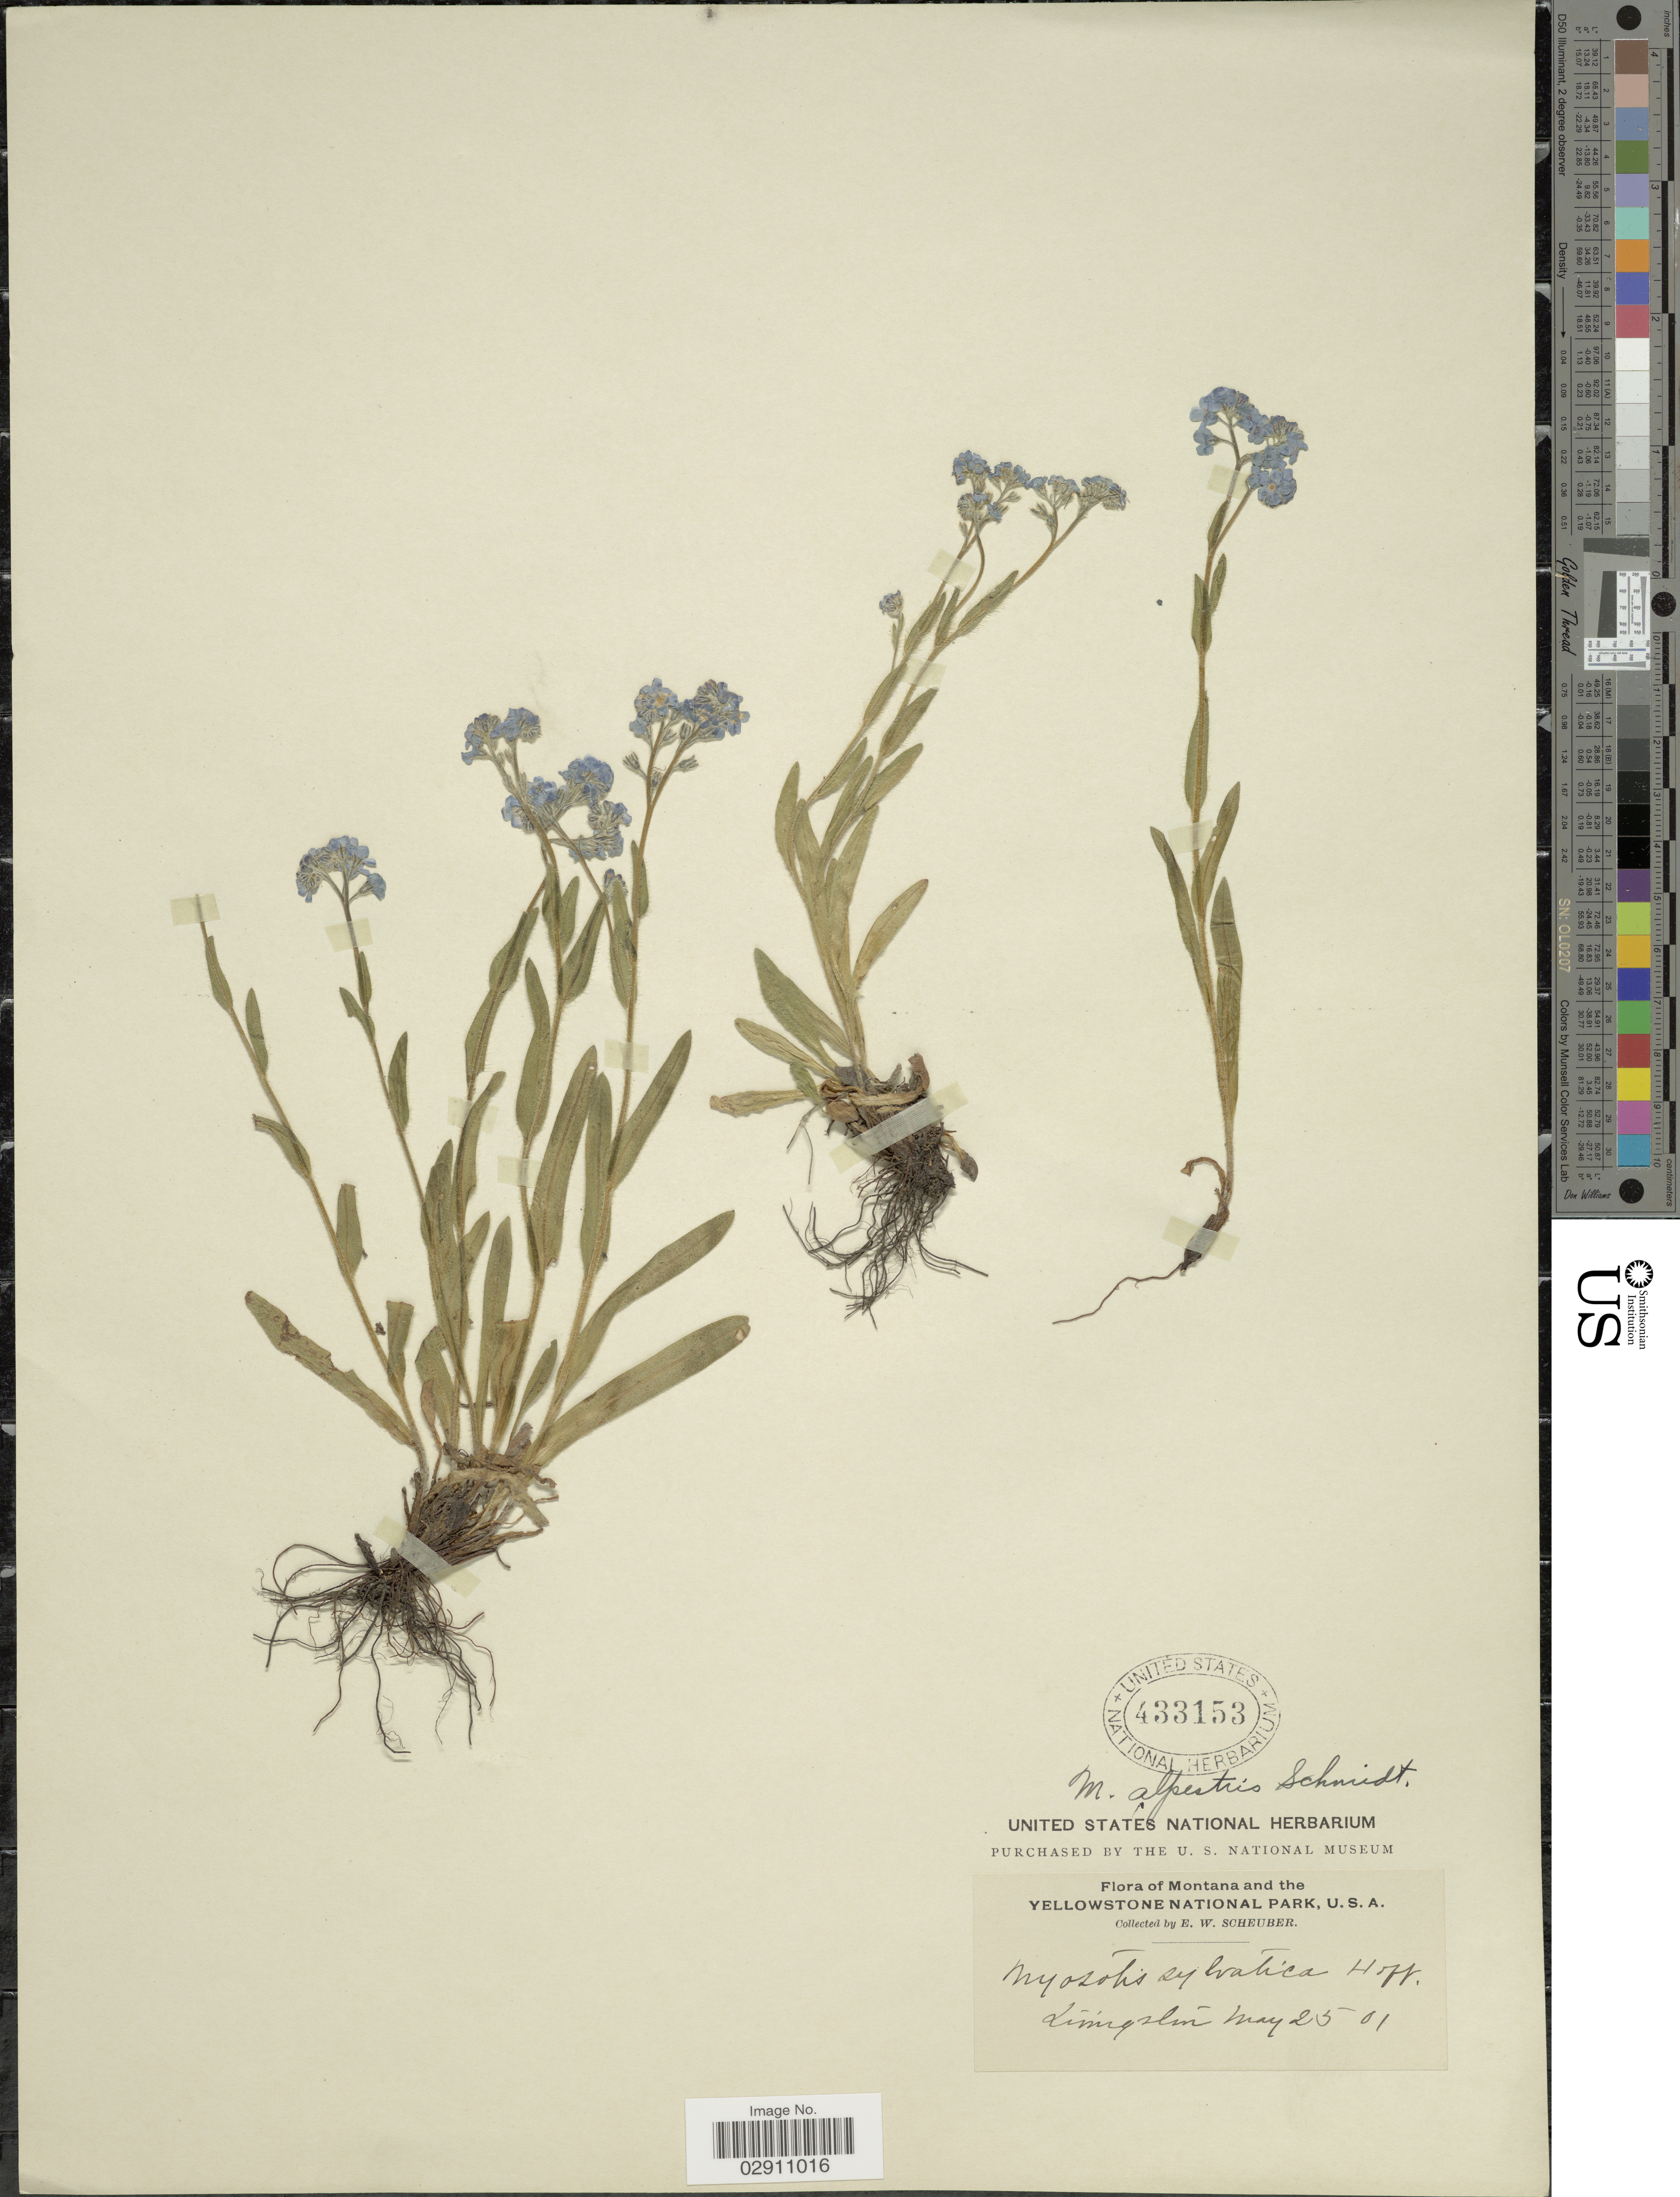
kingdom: Plantae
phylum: Tracheophyta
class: Magnoliopsida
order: Boraginales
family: Boraginaceae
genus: Myosotis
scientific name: Myosotis alpestris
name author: F.W. Schmidt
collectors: E. Scheuber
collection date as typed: Transcribed d/m/y: 25/5/1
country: United States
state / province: Montana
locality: Montana and the Yellowstone National Park. Livingston.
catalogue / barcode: US 433153